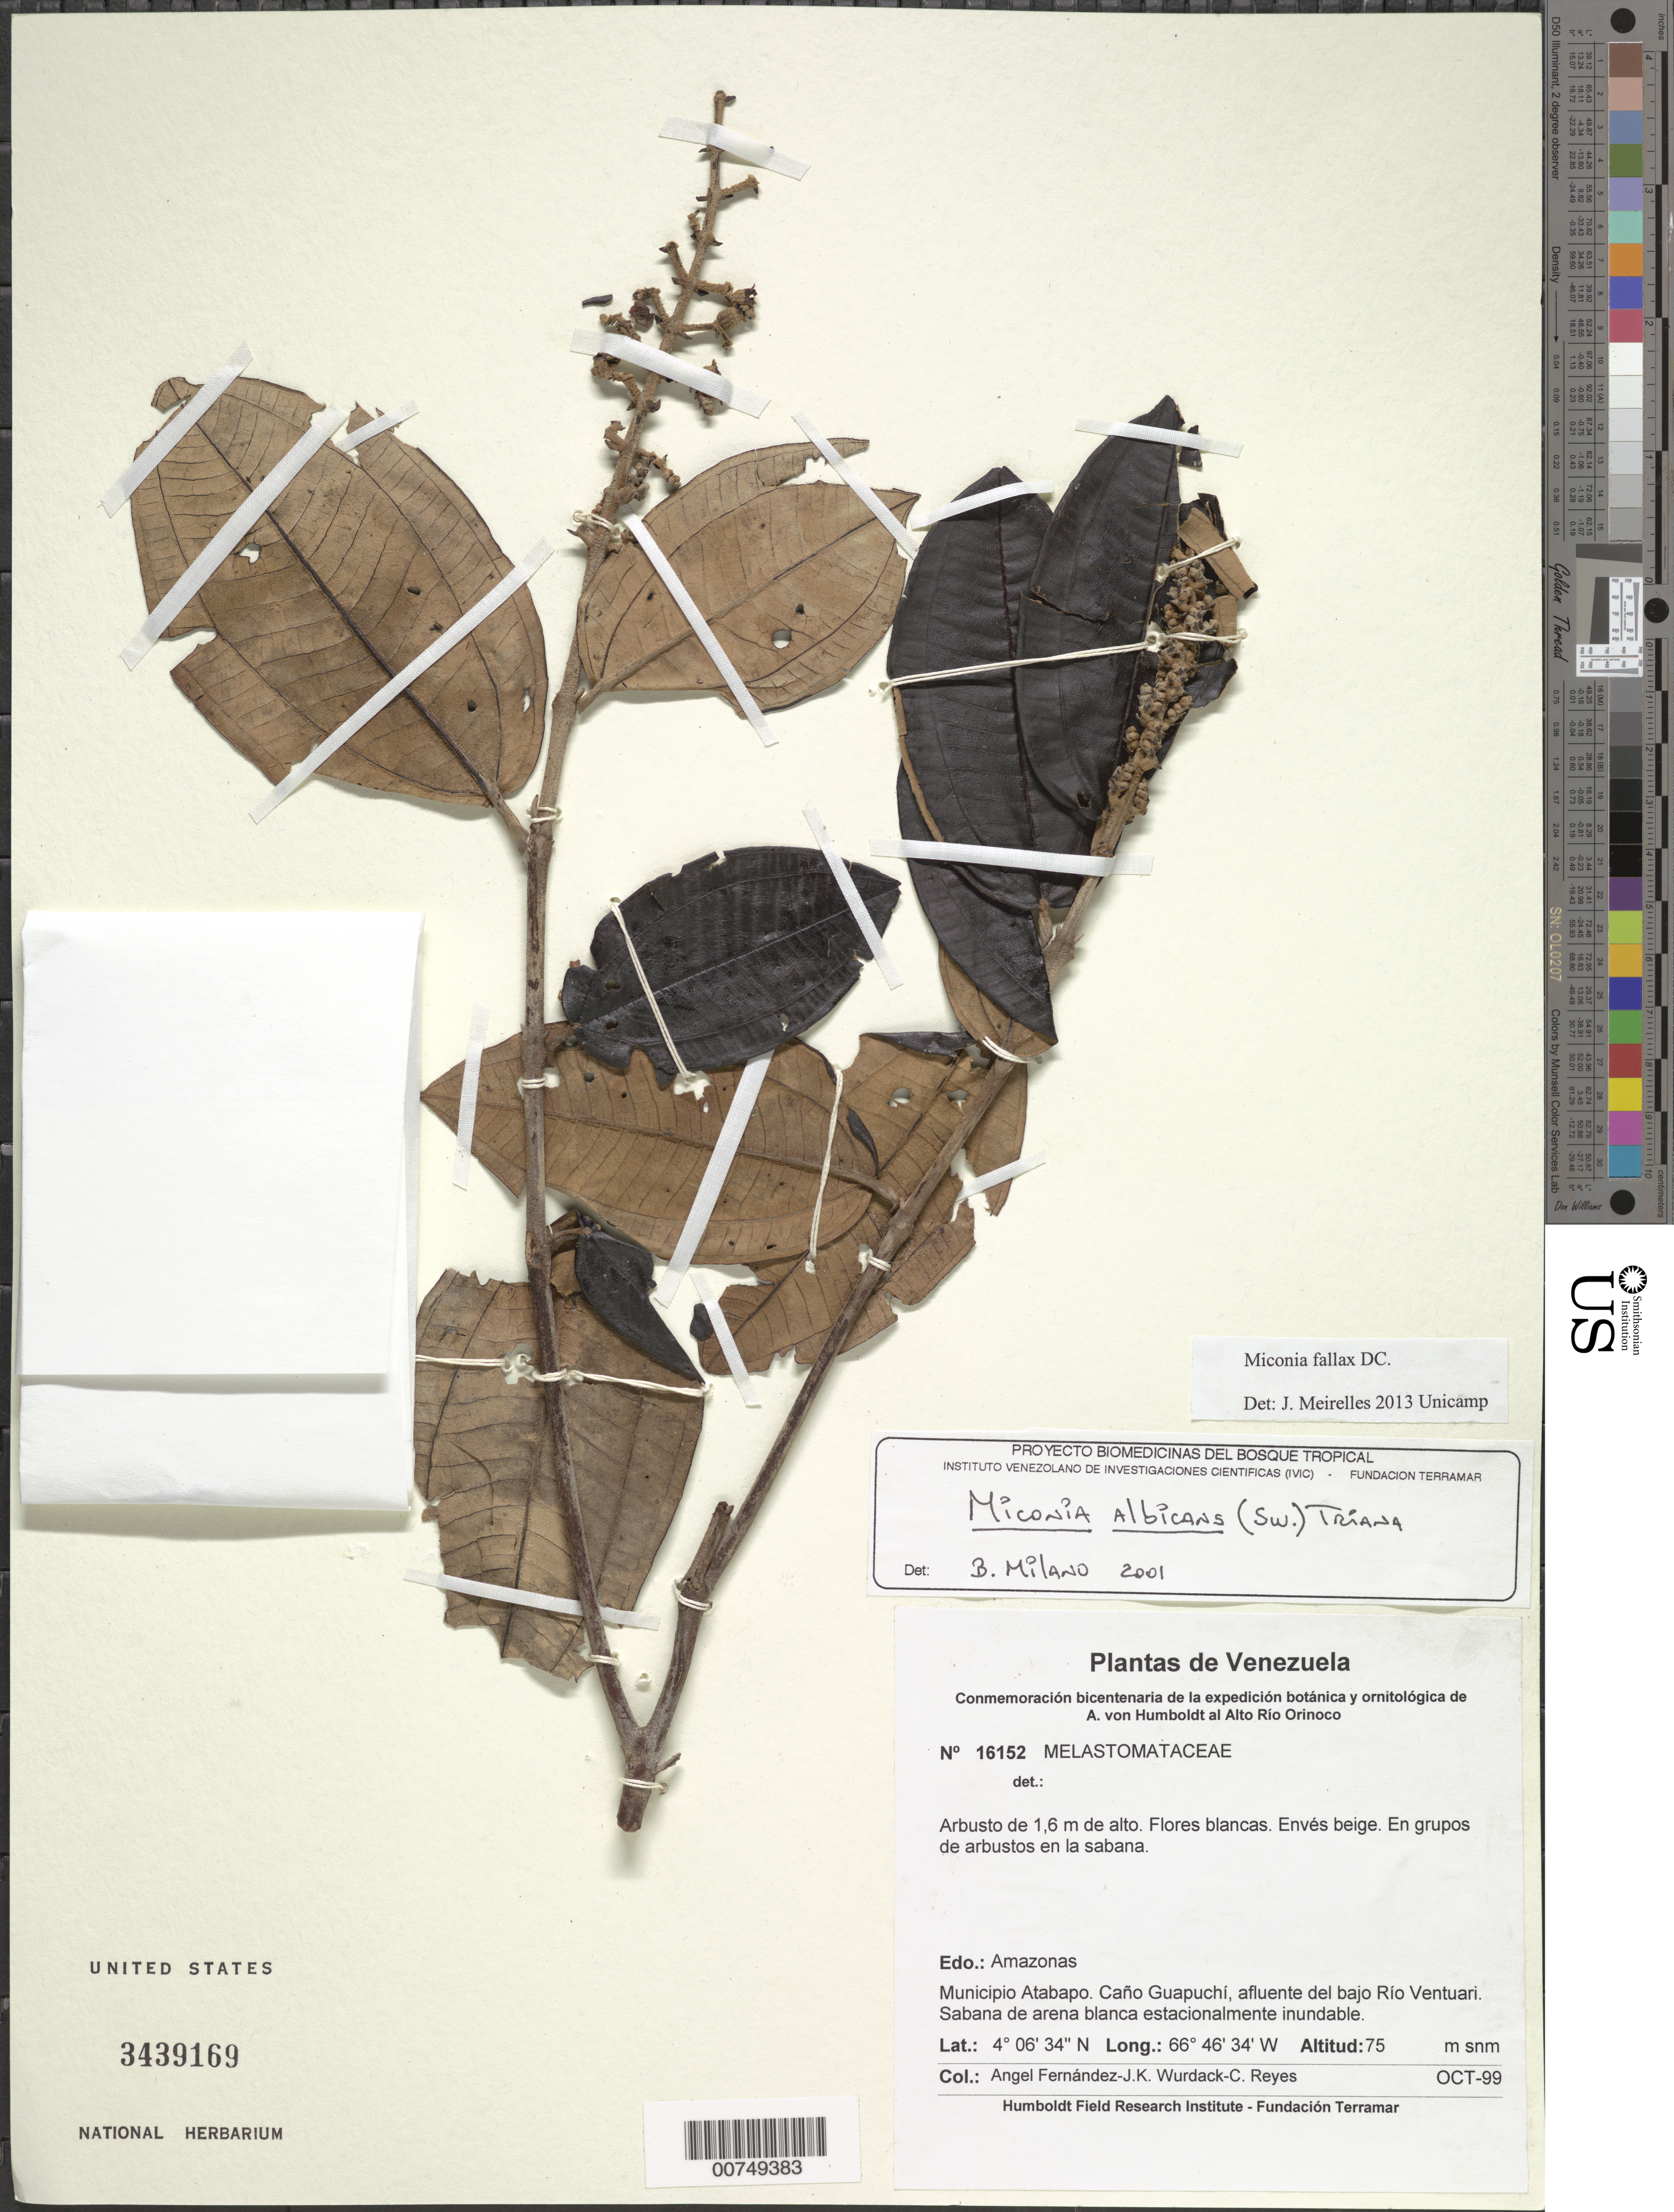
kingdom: Plantae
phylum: Tracheophyta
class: Magnoliopsida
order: Myrtales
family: Melastomataceae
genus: Miconia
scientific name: Miconia albicans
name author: (Sw.) Triana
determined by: Milano, B.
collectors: A. Fernández, K. Wurdack & C. Reyes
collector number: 16152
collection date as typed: Oct-99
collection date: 1999-10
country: Venezuela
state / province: Amazonas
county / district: Atabapo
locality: Caño Guapuchi, affluente del bajo Río Ventuari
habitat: En grupos de arbustos en la sabana; sabana de arena blanca estacionalmente inundable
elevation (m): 75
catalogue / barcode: US 3439169